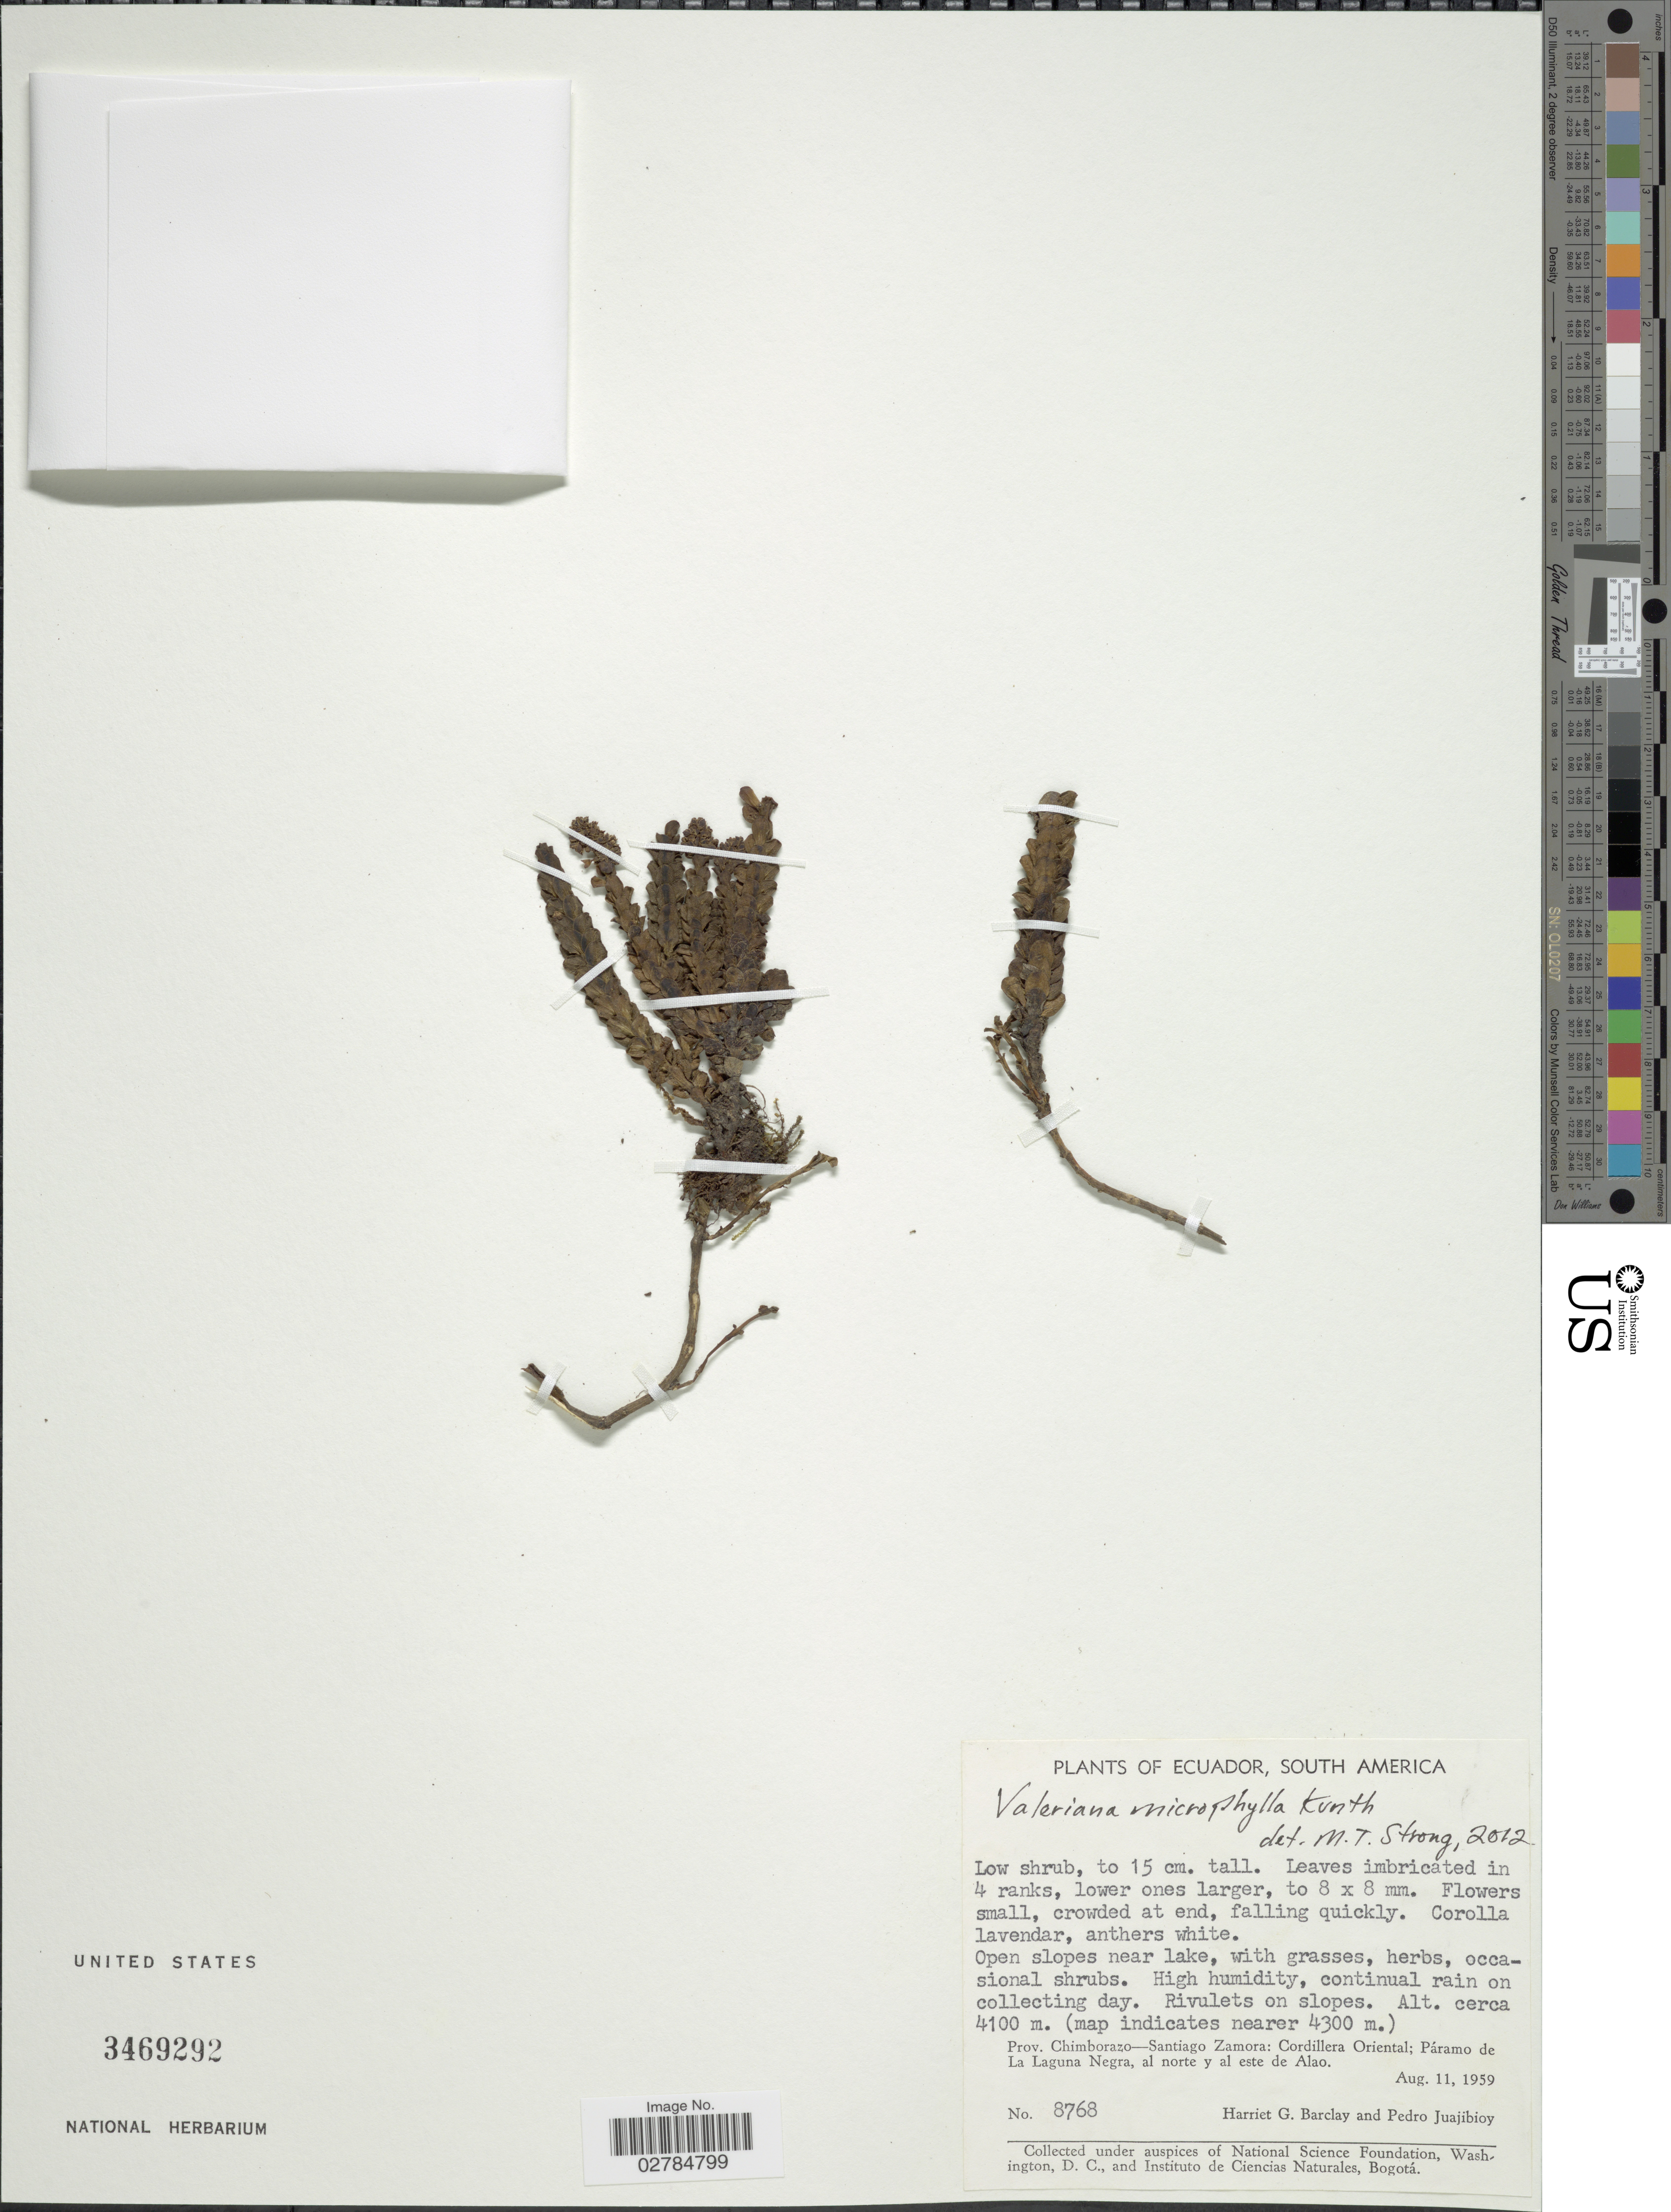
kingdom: Plantae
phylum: Tracheophyta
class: Magnoliopsida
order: Dipsacales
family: Caprifoliaceae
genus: Valeriana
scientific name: Valeriana microphylla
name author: Kunth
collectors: H. G. Barclay & P. Juajibioy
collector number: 8768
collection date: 1959-08-11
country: Ecuador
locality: Open slopes near lake. Prov. Chimborazo - Santiago Zamora: Cordillera Oriental; Páramo de La Laguna Negra, al norte y al este de Alao.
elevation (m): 4100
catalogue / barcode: US 3469292